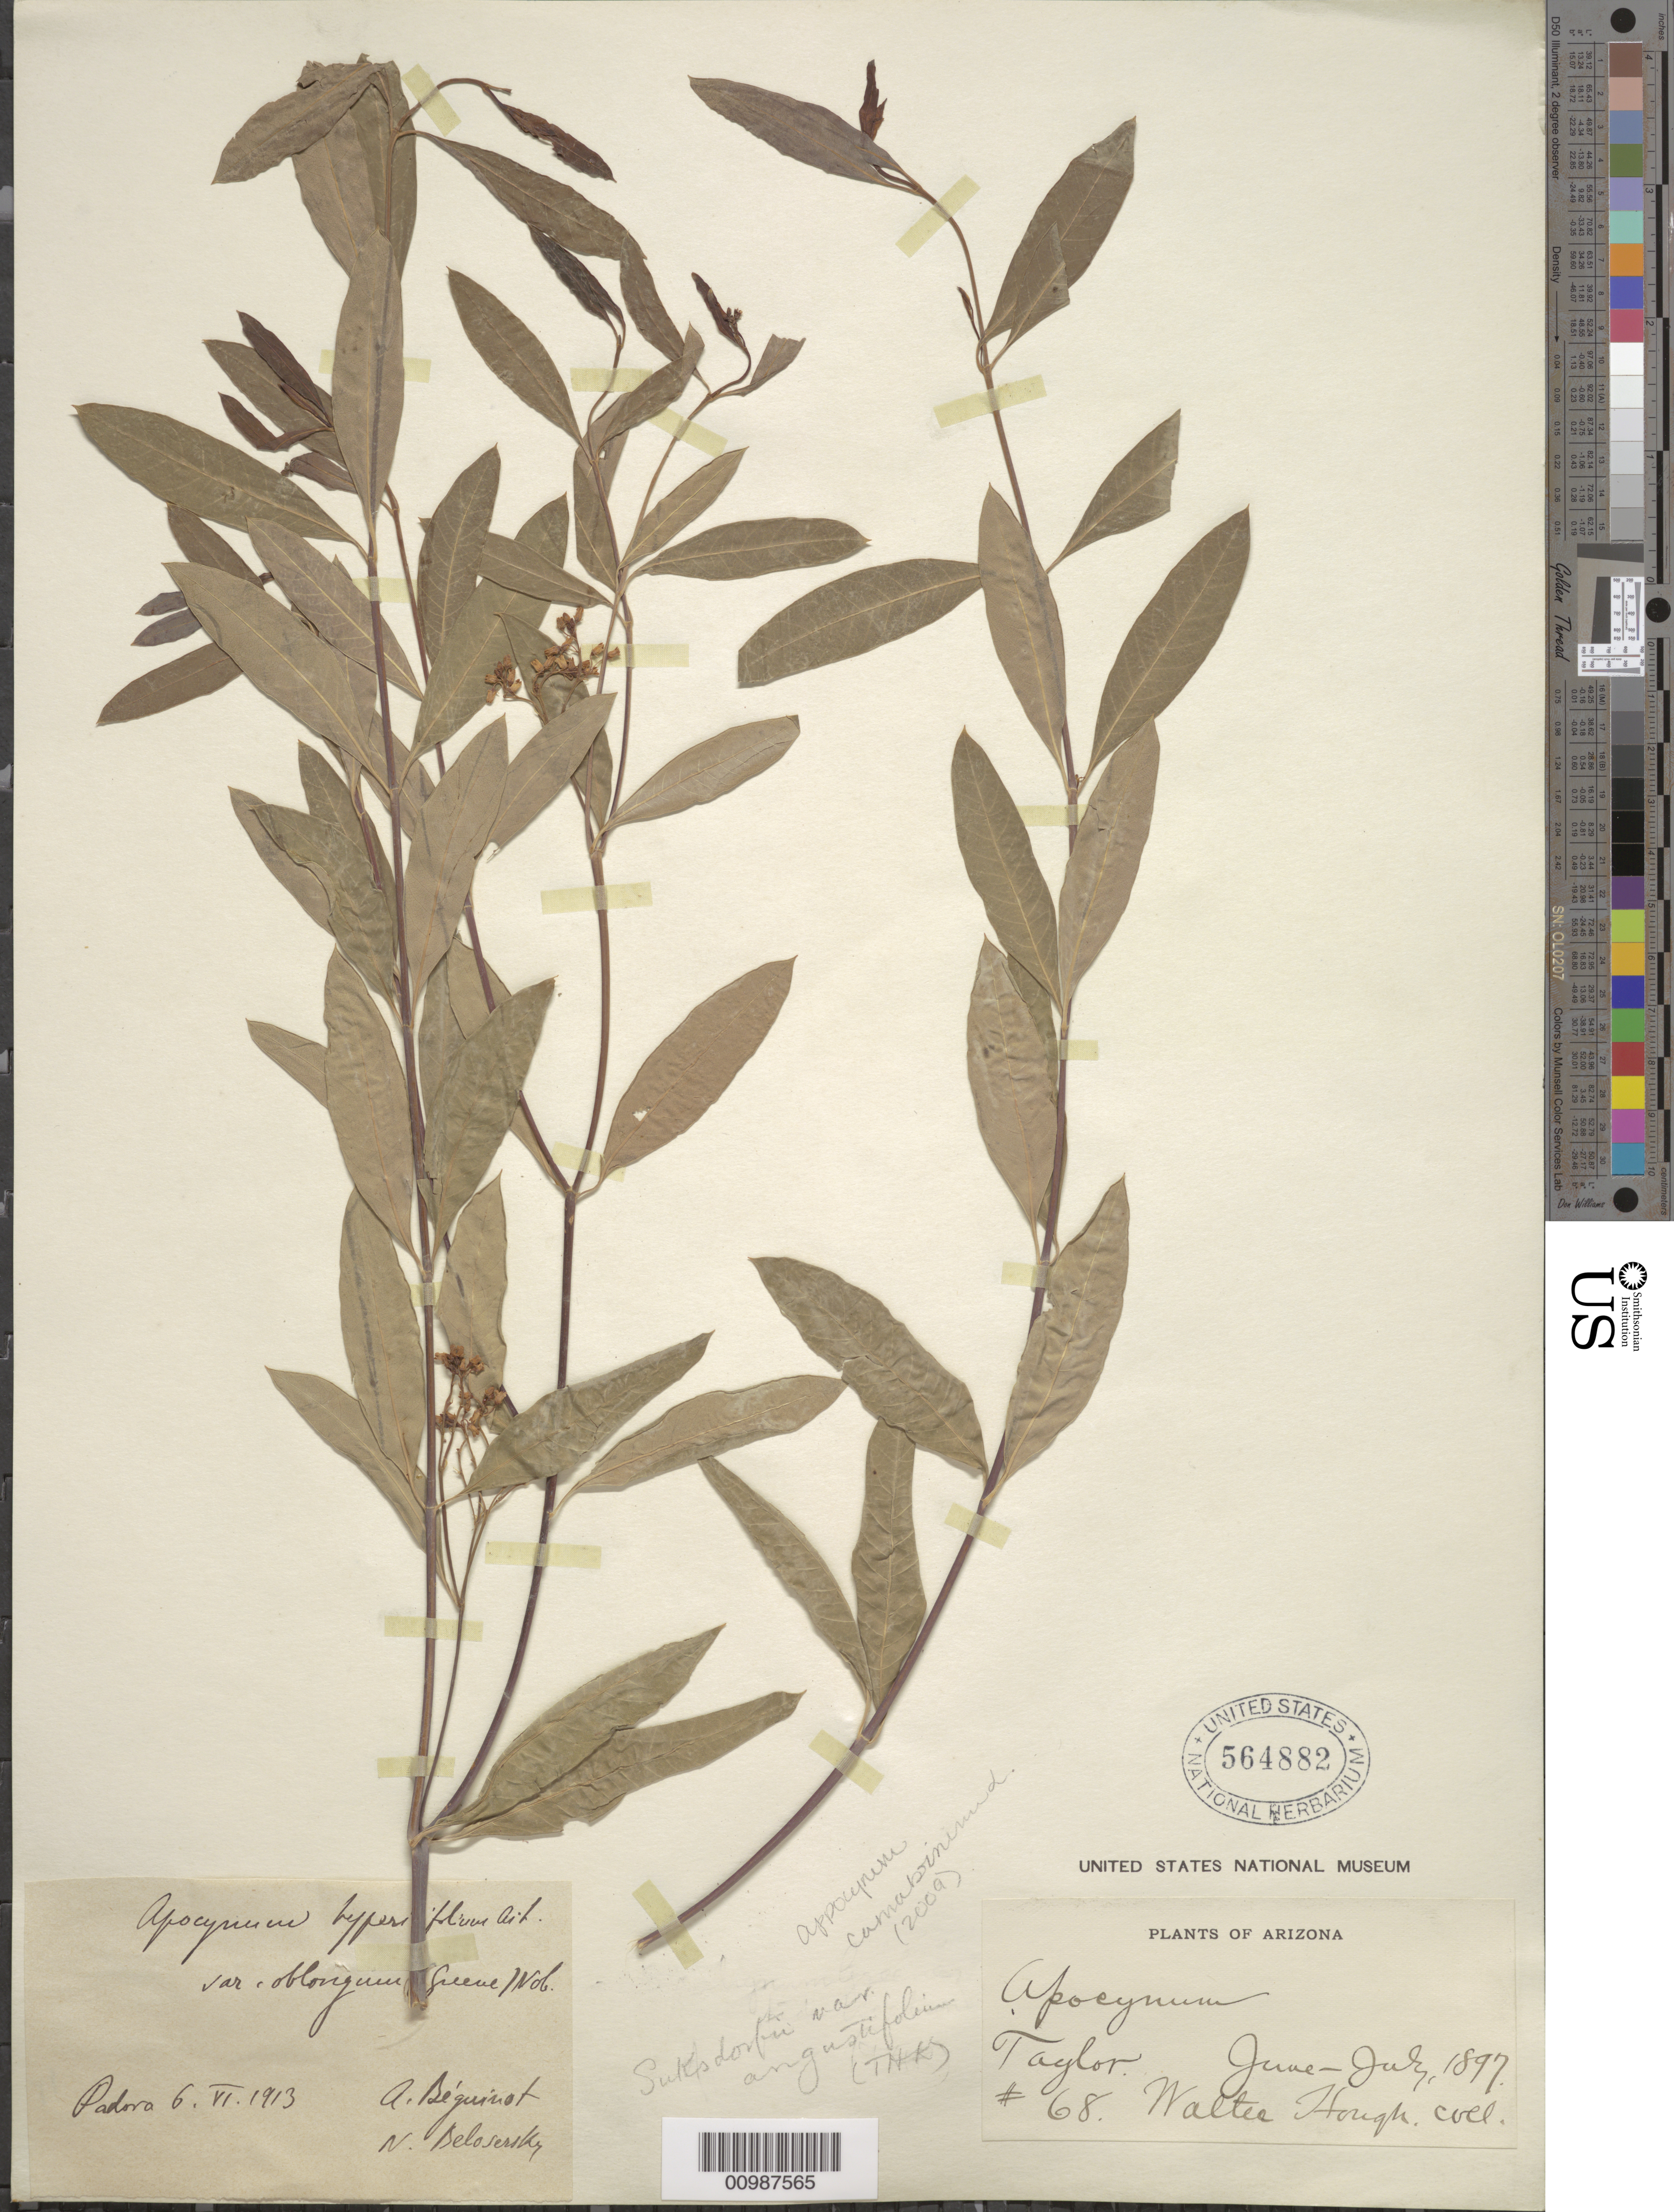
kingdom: Plantae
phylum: Tracheophyta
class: Magnoliopsida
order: Gentianales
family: Apocynaceae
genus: Apocynum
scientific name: Apocynum cannabinum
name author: L.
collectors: W. Hough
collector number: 68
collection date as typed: Jun 1897 to -- Jul 1897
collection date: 1897-06/1897-07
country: United States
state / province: Arizona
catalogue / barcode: US 564882